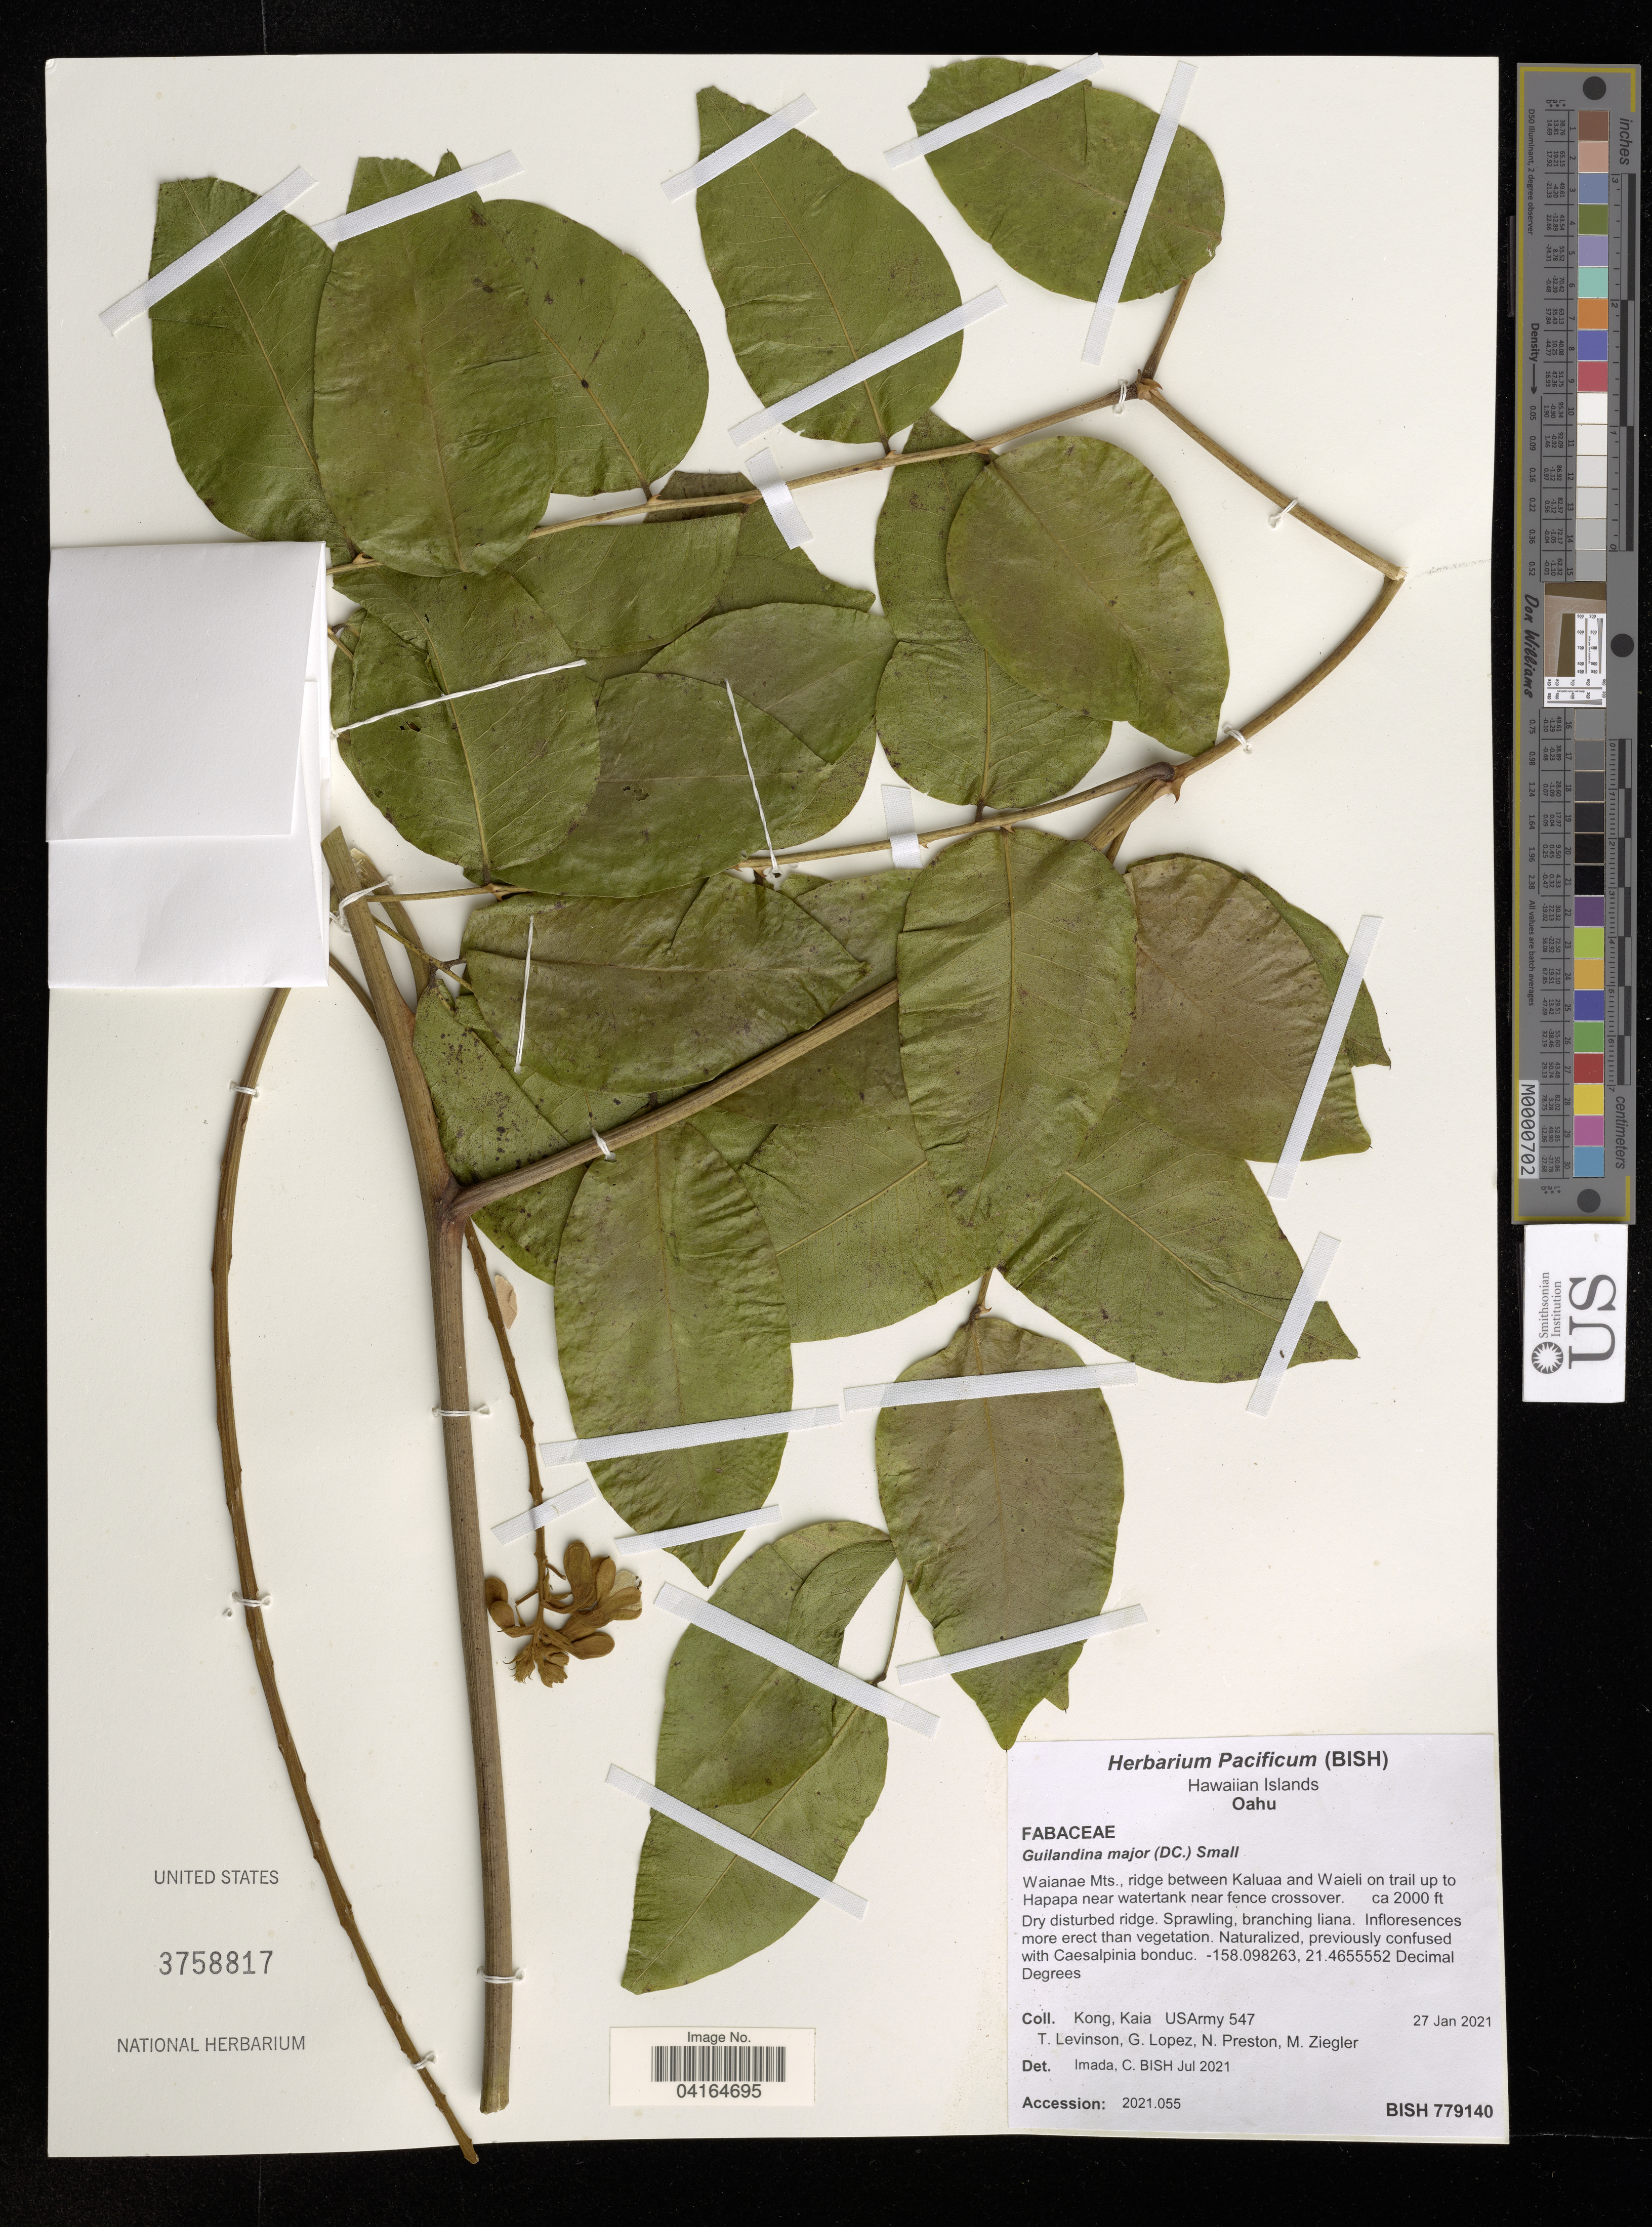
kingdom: Plantae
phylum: Tracheophyta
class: Magnoliopsida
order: Fabales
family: Fabaceae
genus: Guilandina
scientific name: Guilandina major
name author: (Medik.) Small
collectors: K. Kong, T. Levinson, G. Lopéz, N. Preston & M. Ziegler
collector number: USArmy 547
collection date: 2021-01-27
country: United States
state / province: Hawaii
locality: Hawaiian Islands. Oahu. Waiane Mts., ridge between Kaluaa and Waieli on trail up to Hapapa near watertank near fence crossover.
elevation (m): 610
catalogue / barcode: US 3758817